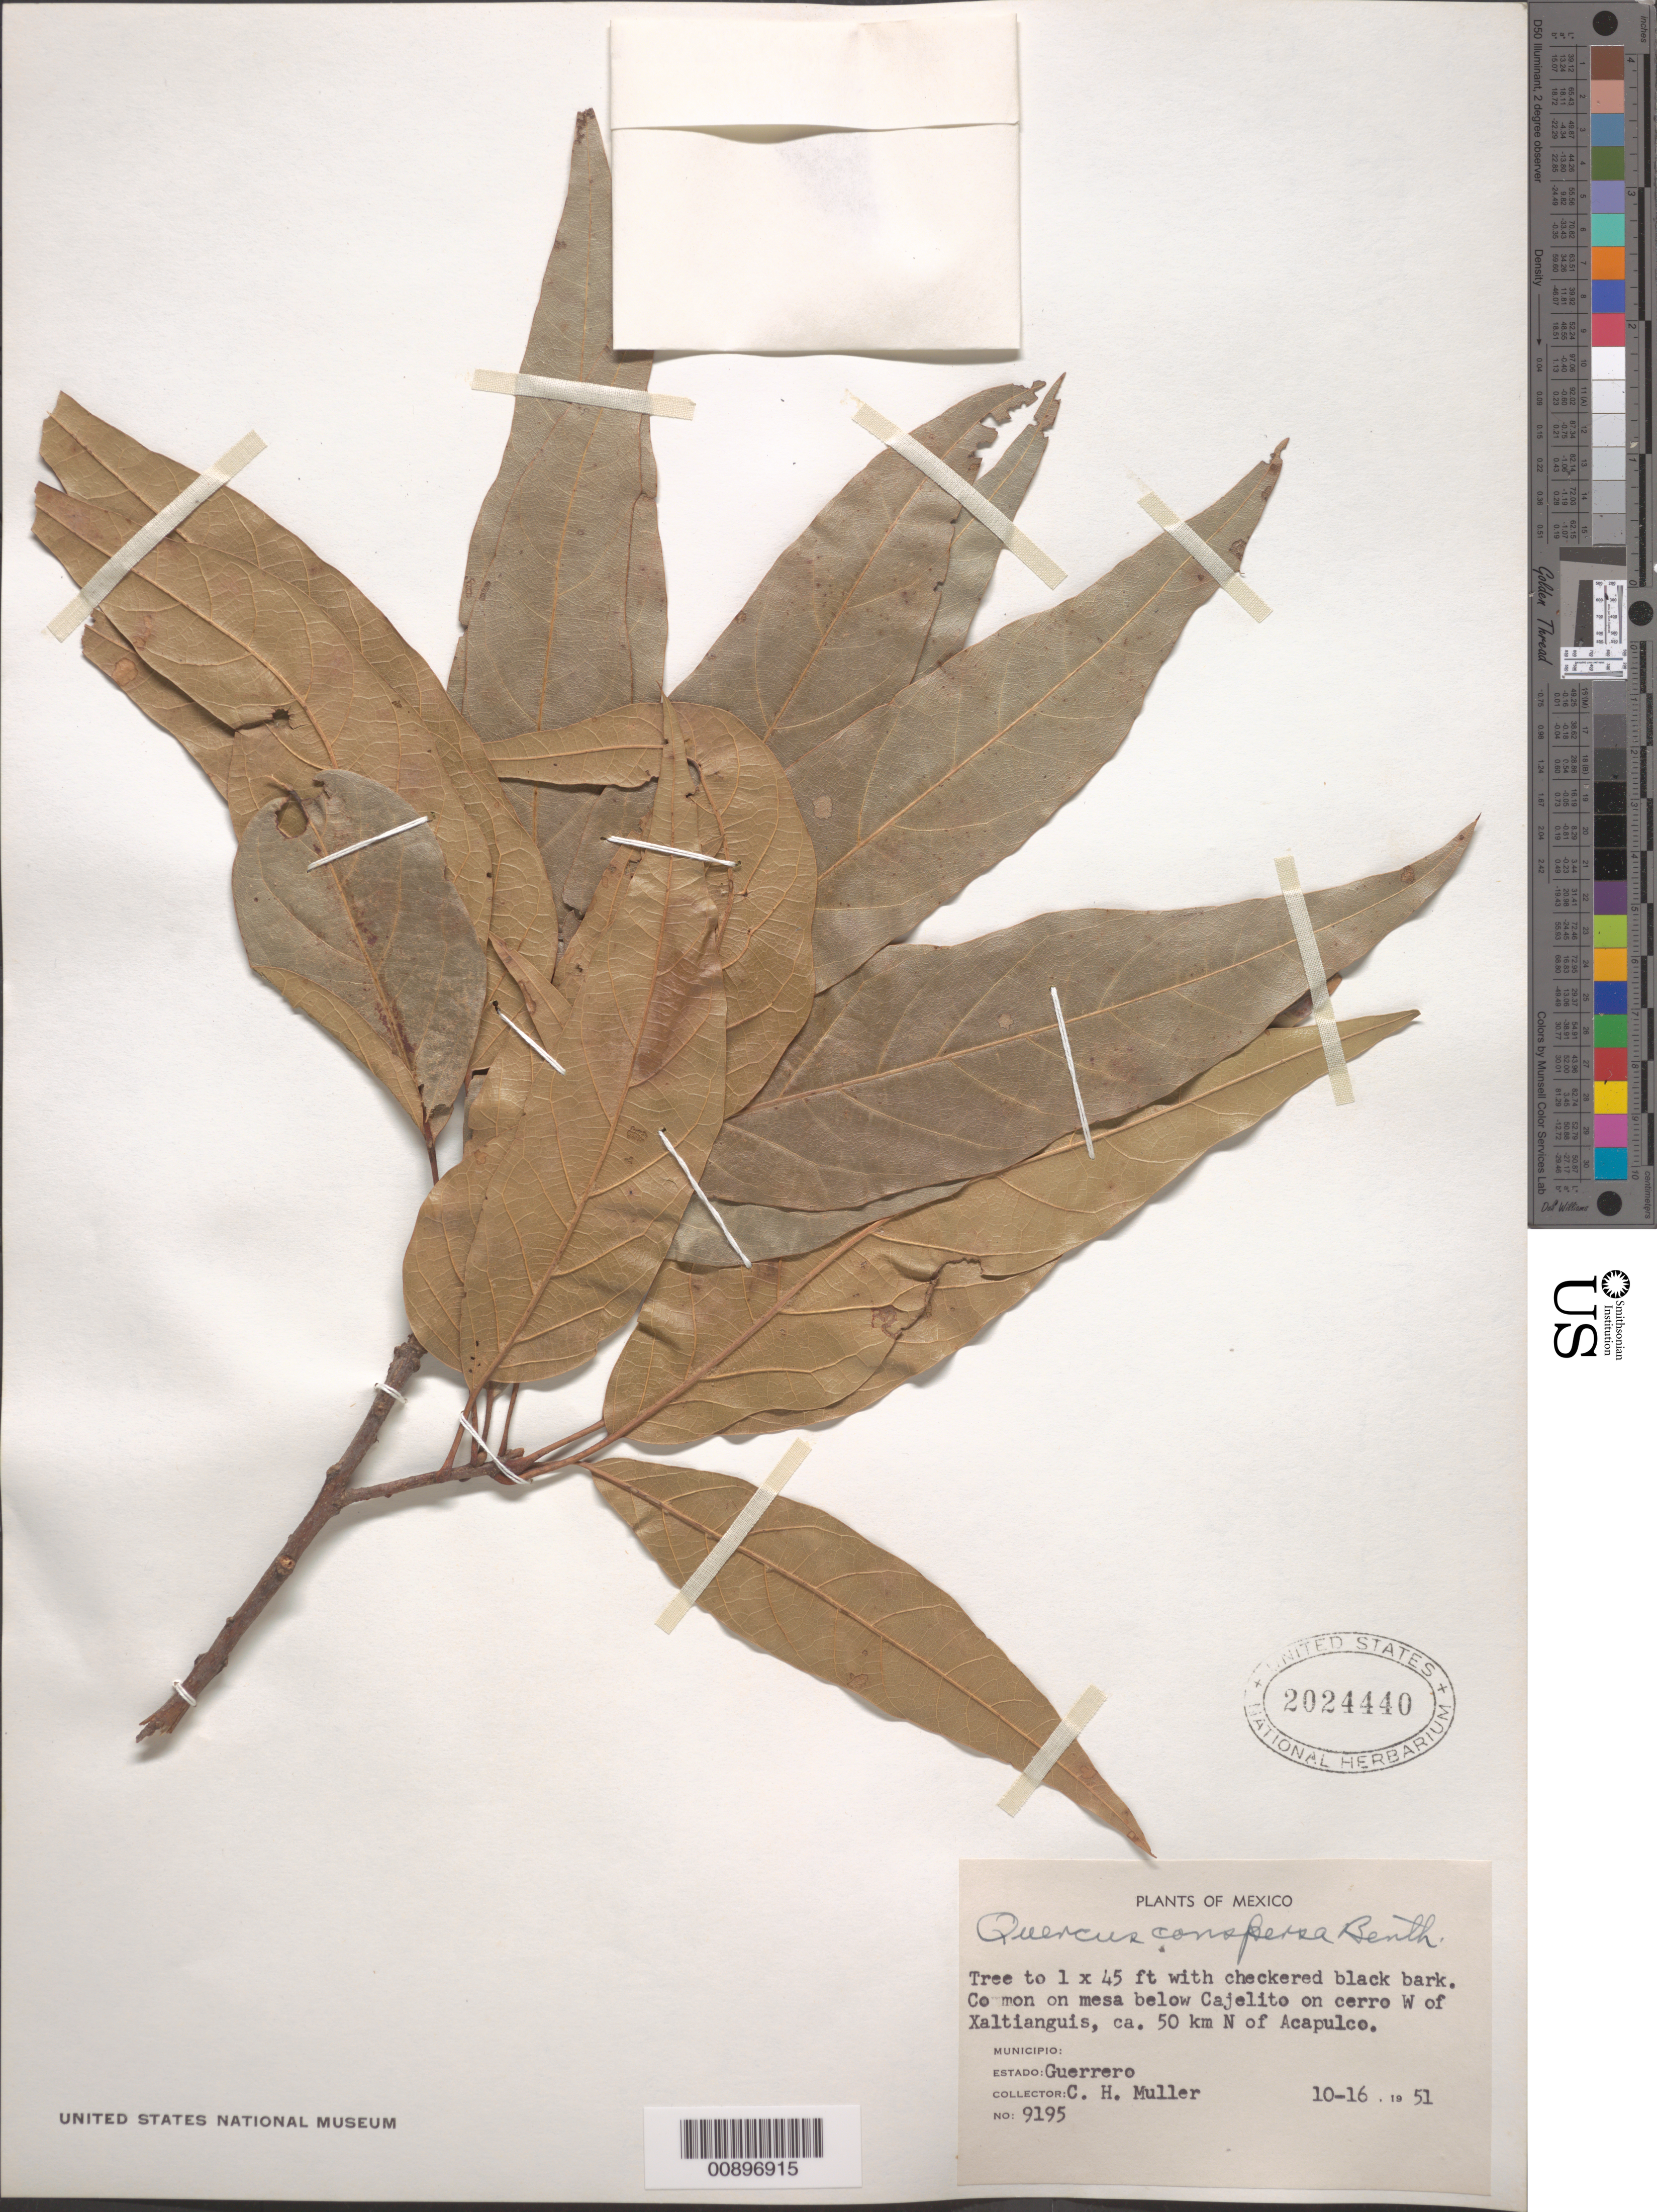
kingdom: Plantae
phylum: Tracheophyta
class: Magnoliopsida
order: Fagales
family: Fagaceae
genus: Quercus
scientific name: Quercus conspersa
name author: Benth.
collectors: C. H. Muller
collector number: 9195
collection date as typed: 16 Oct 1951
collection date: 1951-10-16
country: Mexico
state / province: Guerrero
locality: Mesa below Cajelito on cerro W of Xaltianguis, ca. 50 km. N of Acapulco, Guerrero.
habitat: Common on mesa.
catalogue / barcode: US 2024440